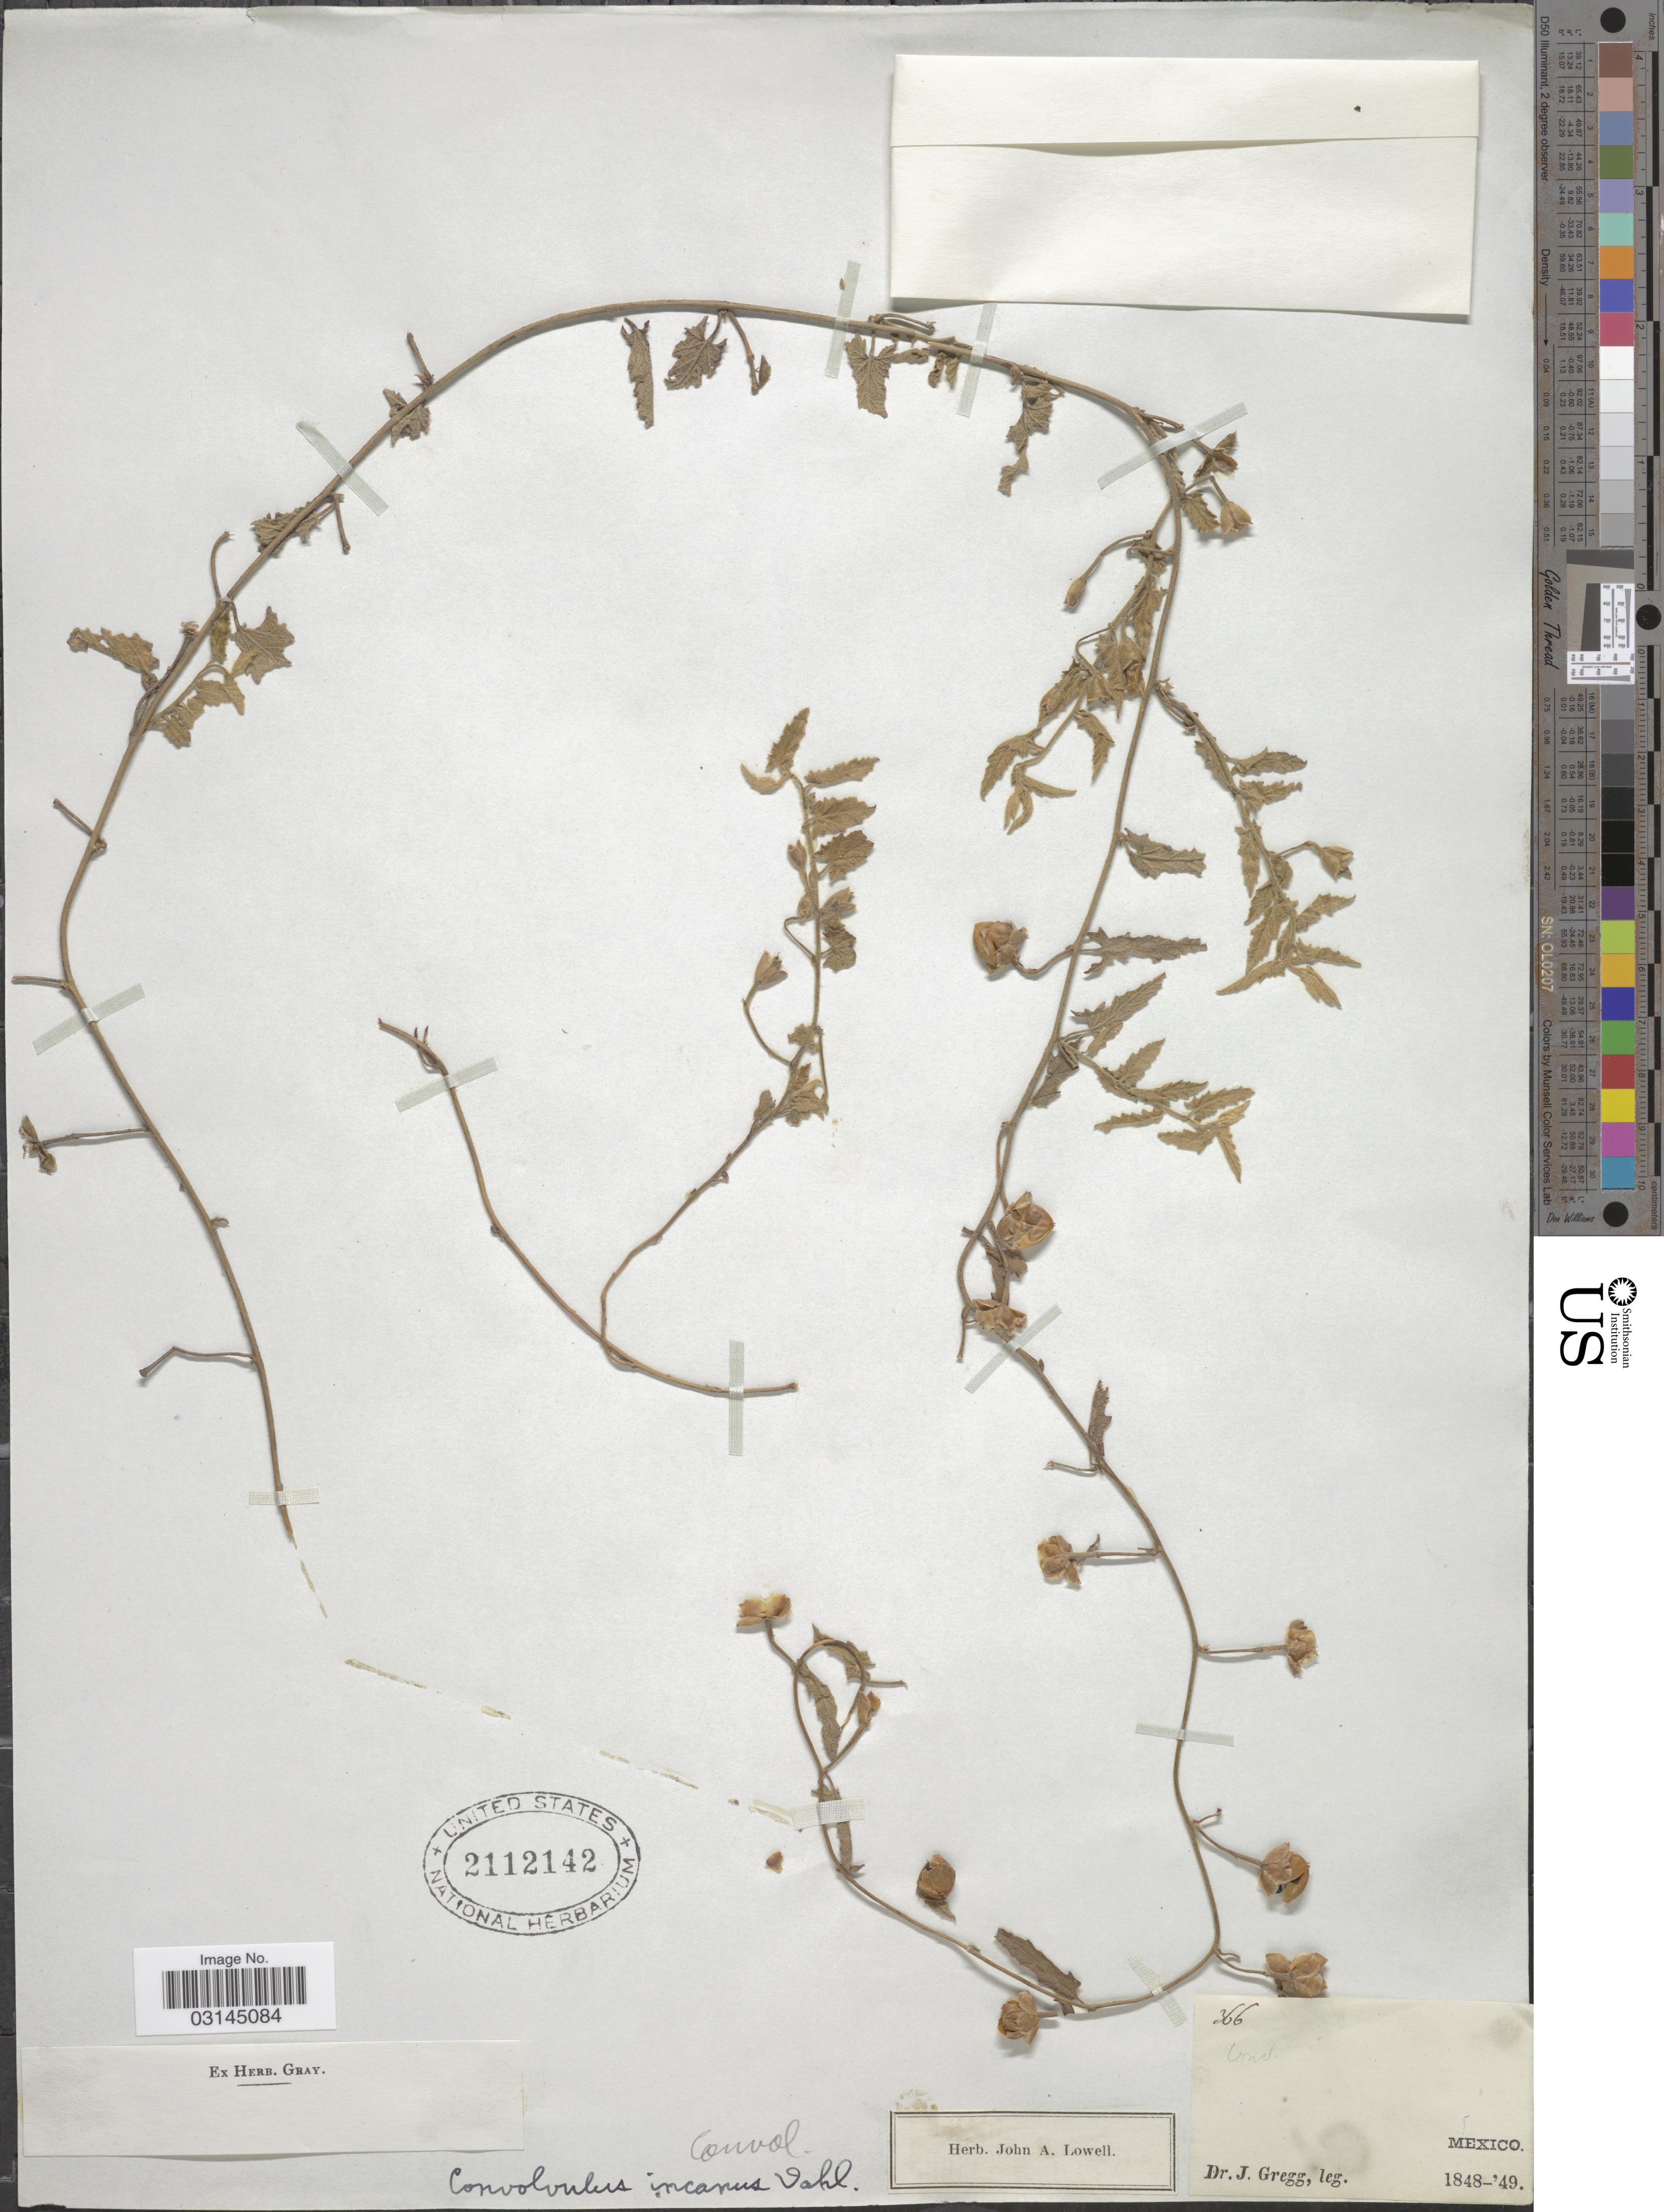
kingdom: Plantae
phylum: Tracheophyta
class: Magnoliopsida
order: Solanales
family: Convolvulaceae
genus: Convolvulus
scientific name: Convolvulus incanus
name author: Vahl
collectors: J. Gregg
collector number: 366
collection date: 1848/1849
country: Mexico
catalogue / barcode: US 2112142